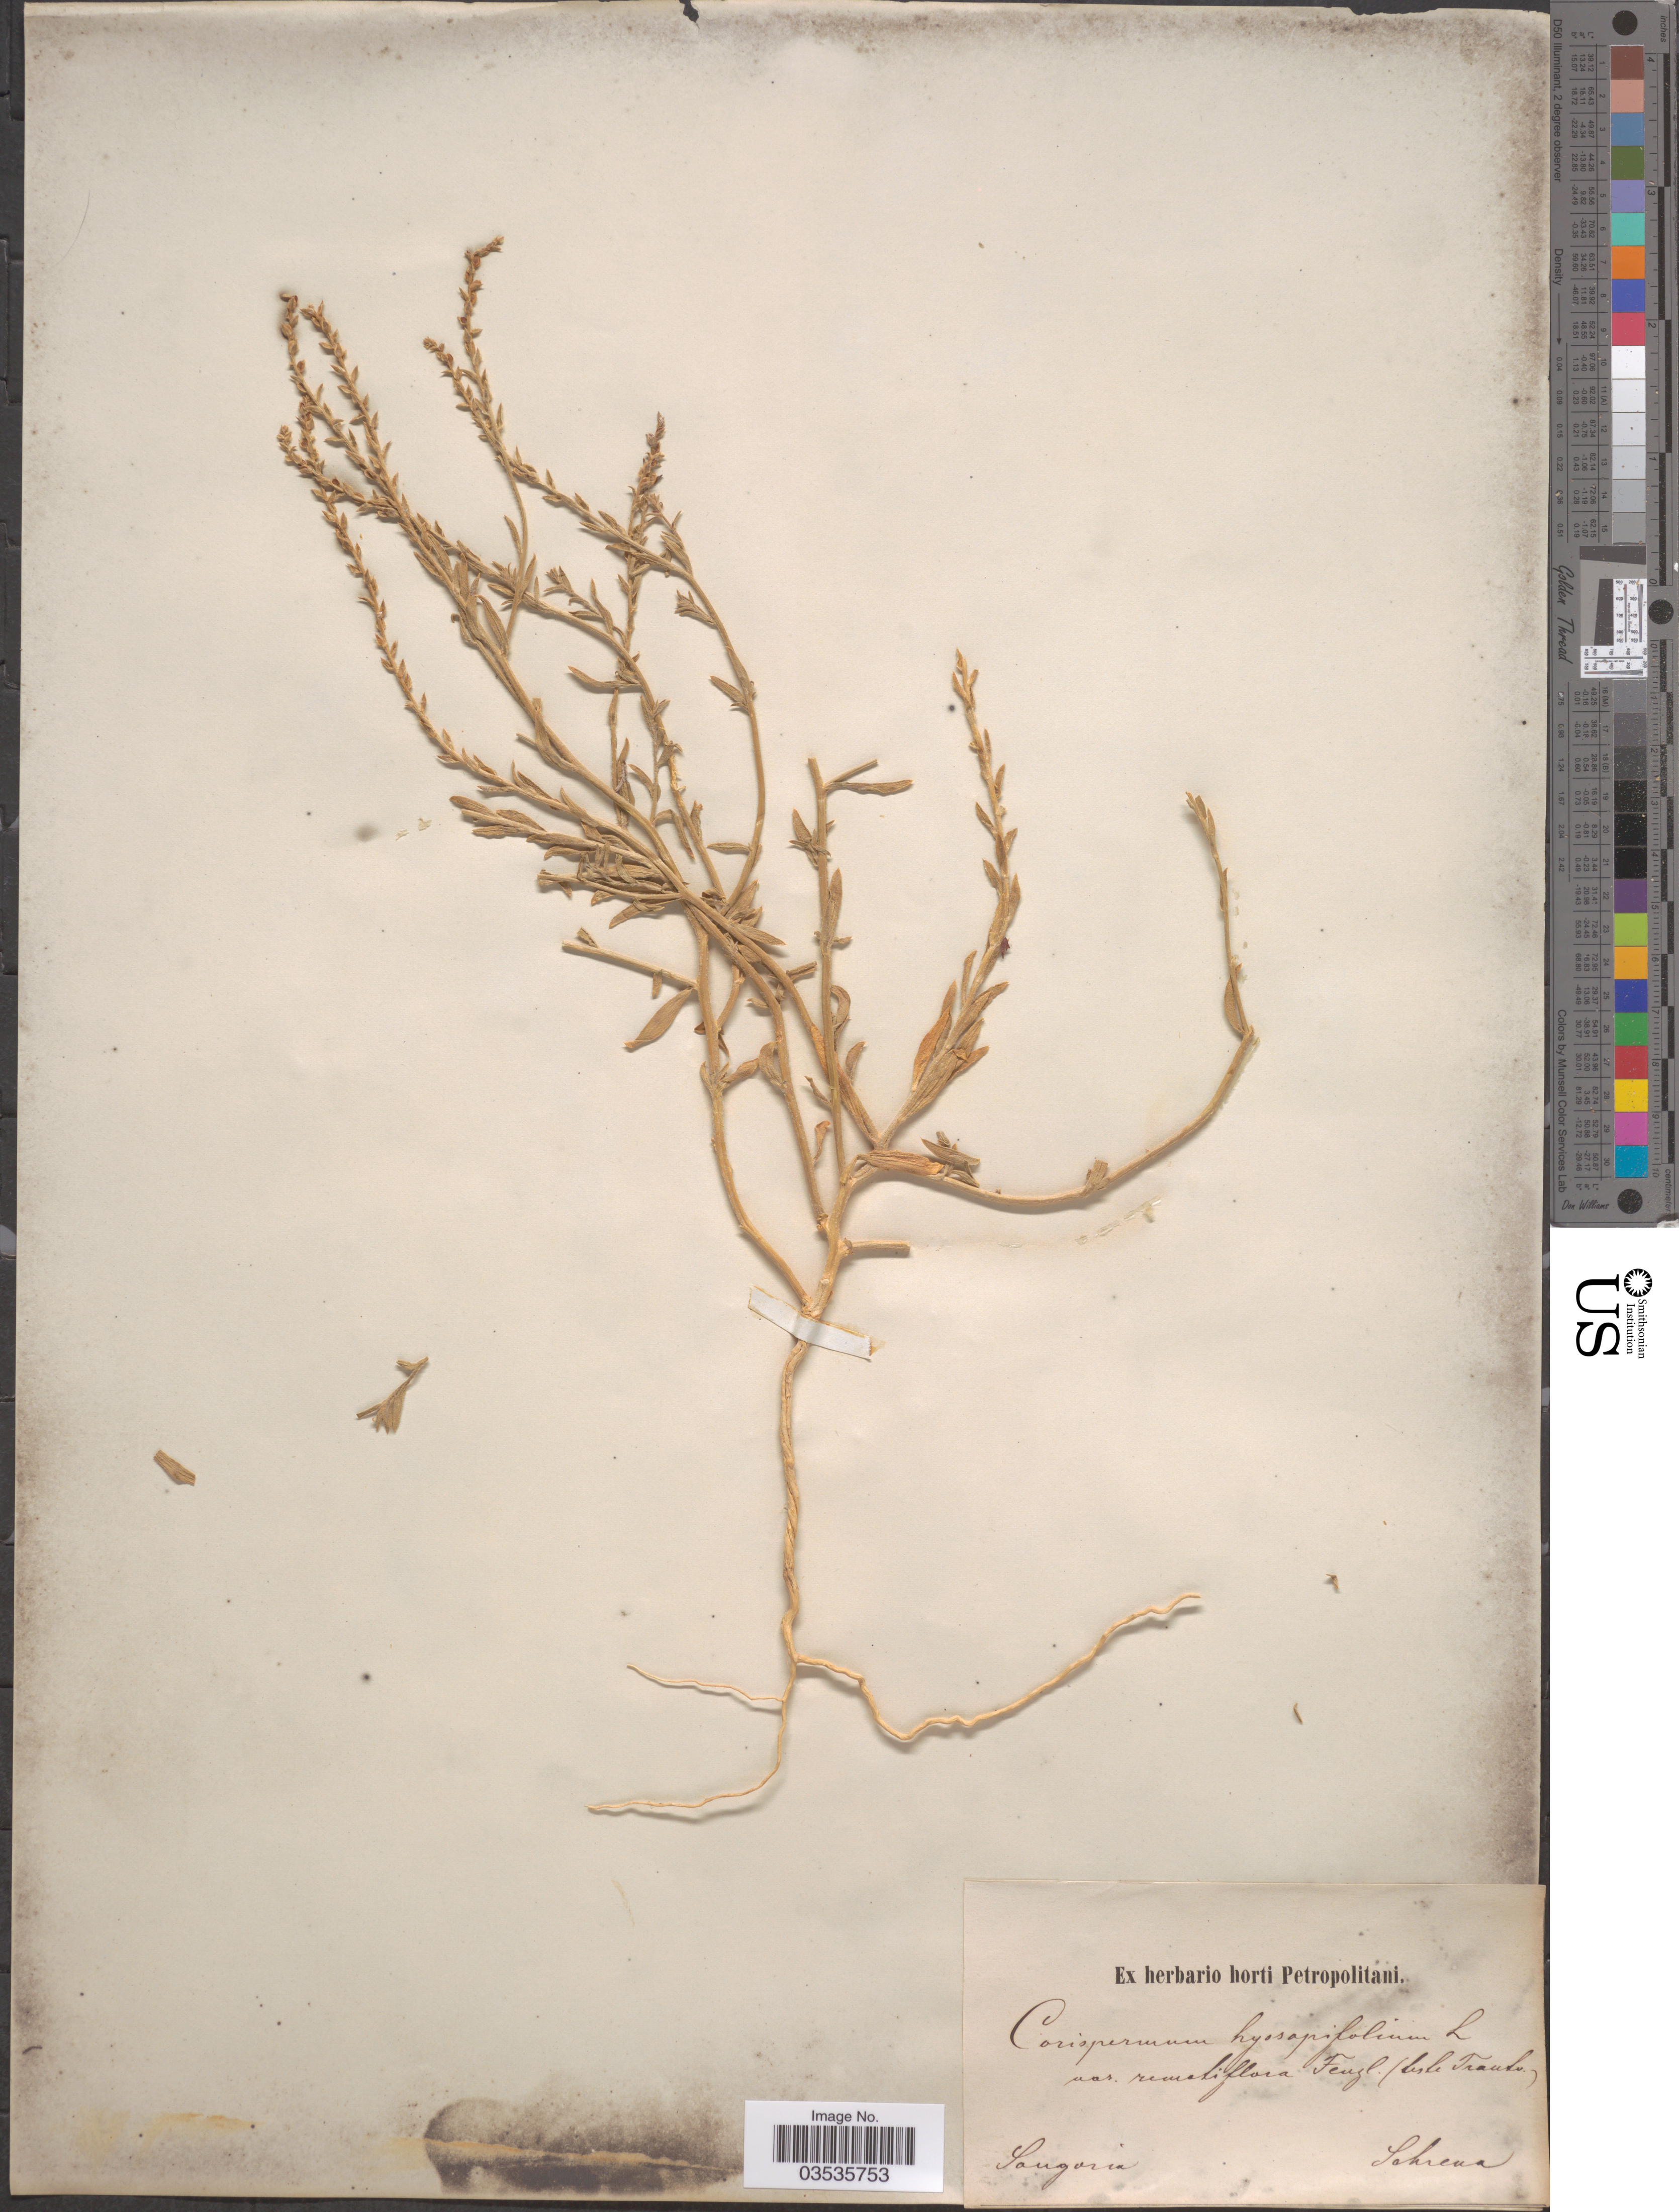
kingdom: Plantae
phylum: Tracheophyta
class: Magnoliopsida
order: Caryophyllales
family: Amaranthaceae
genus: Corispermum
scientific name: Corispermum hyssopifolium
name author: L.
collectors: A.G. Schrenk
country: Kazakhstan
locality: Songaria.